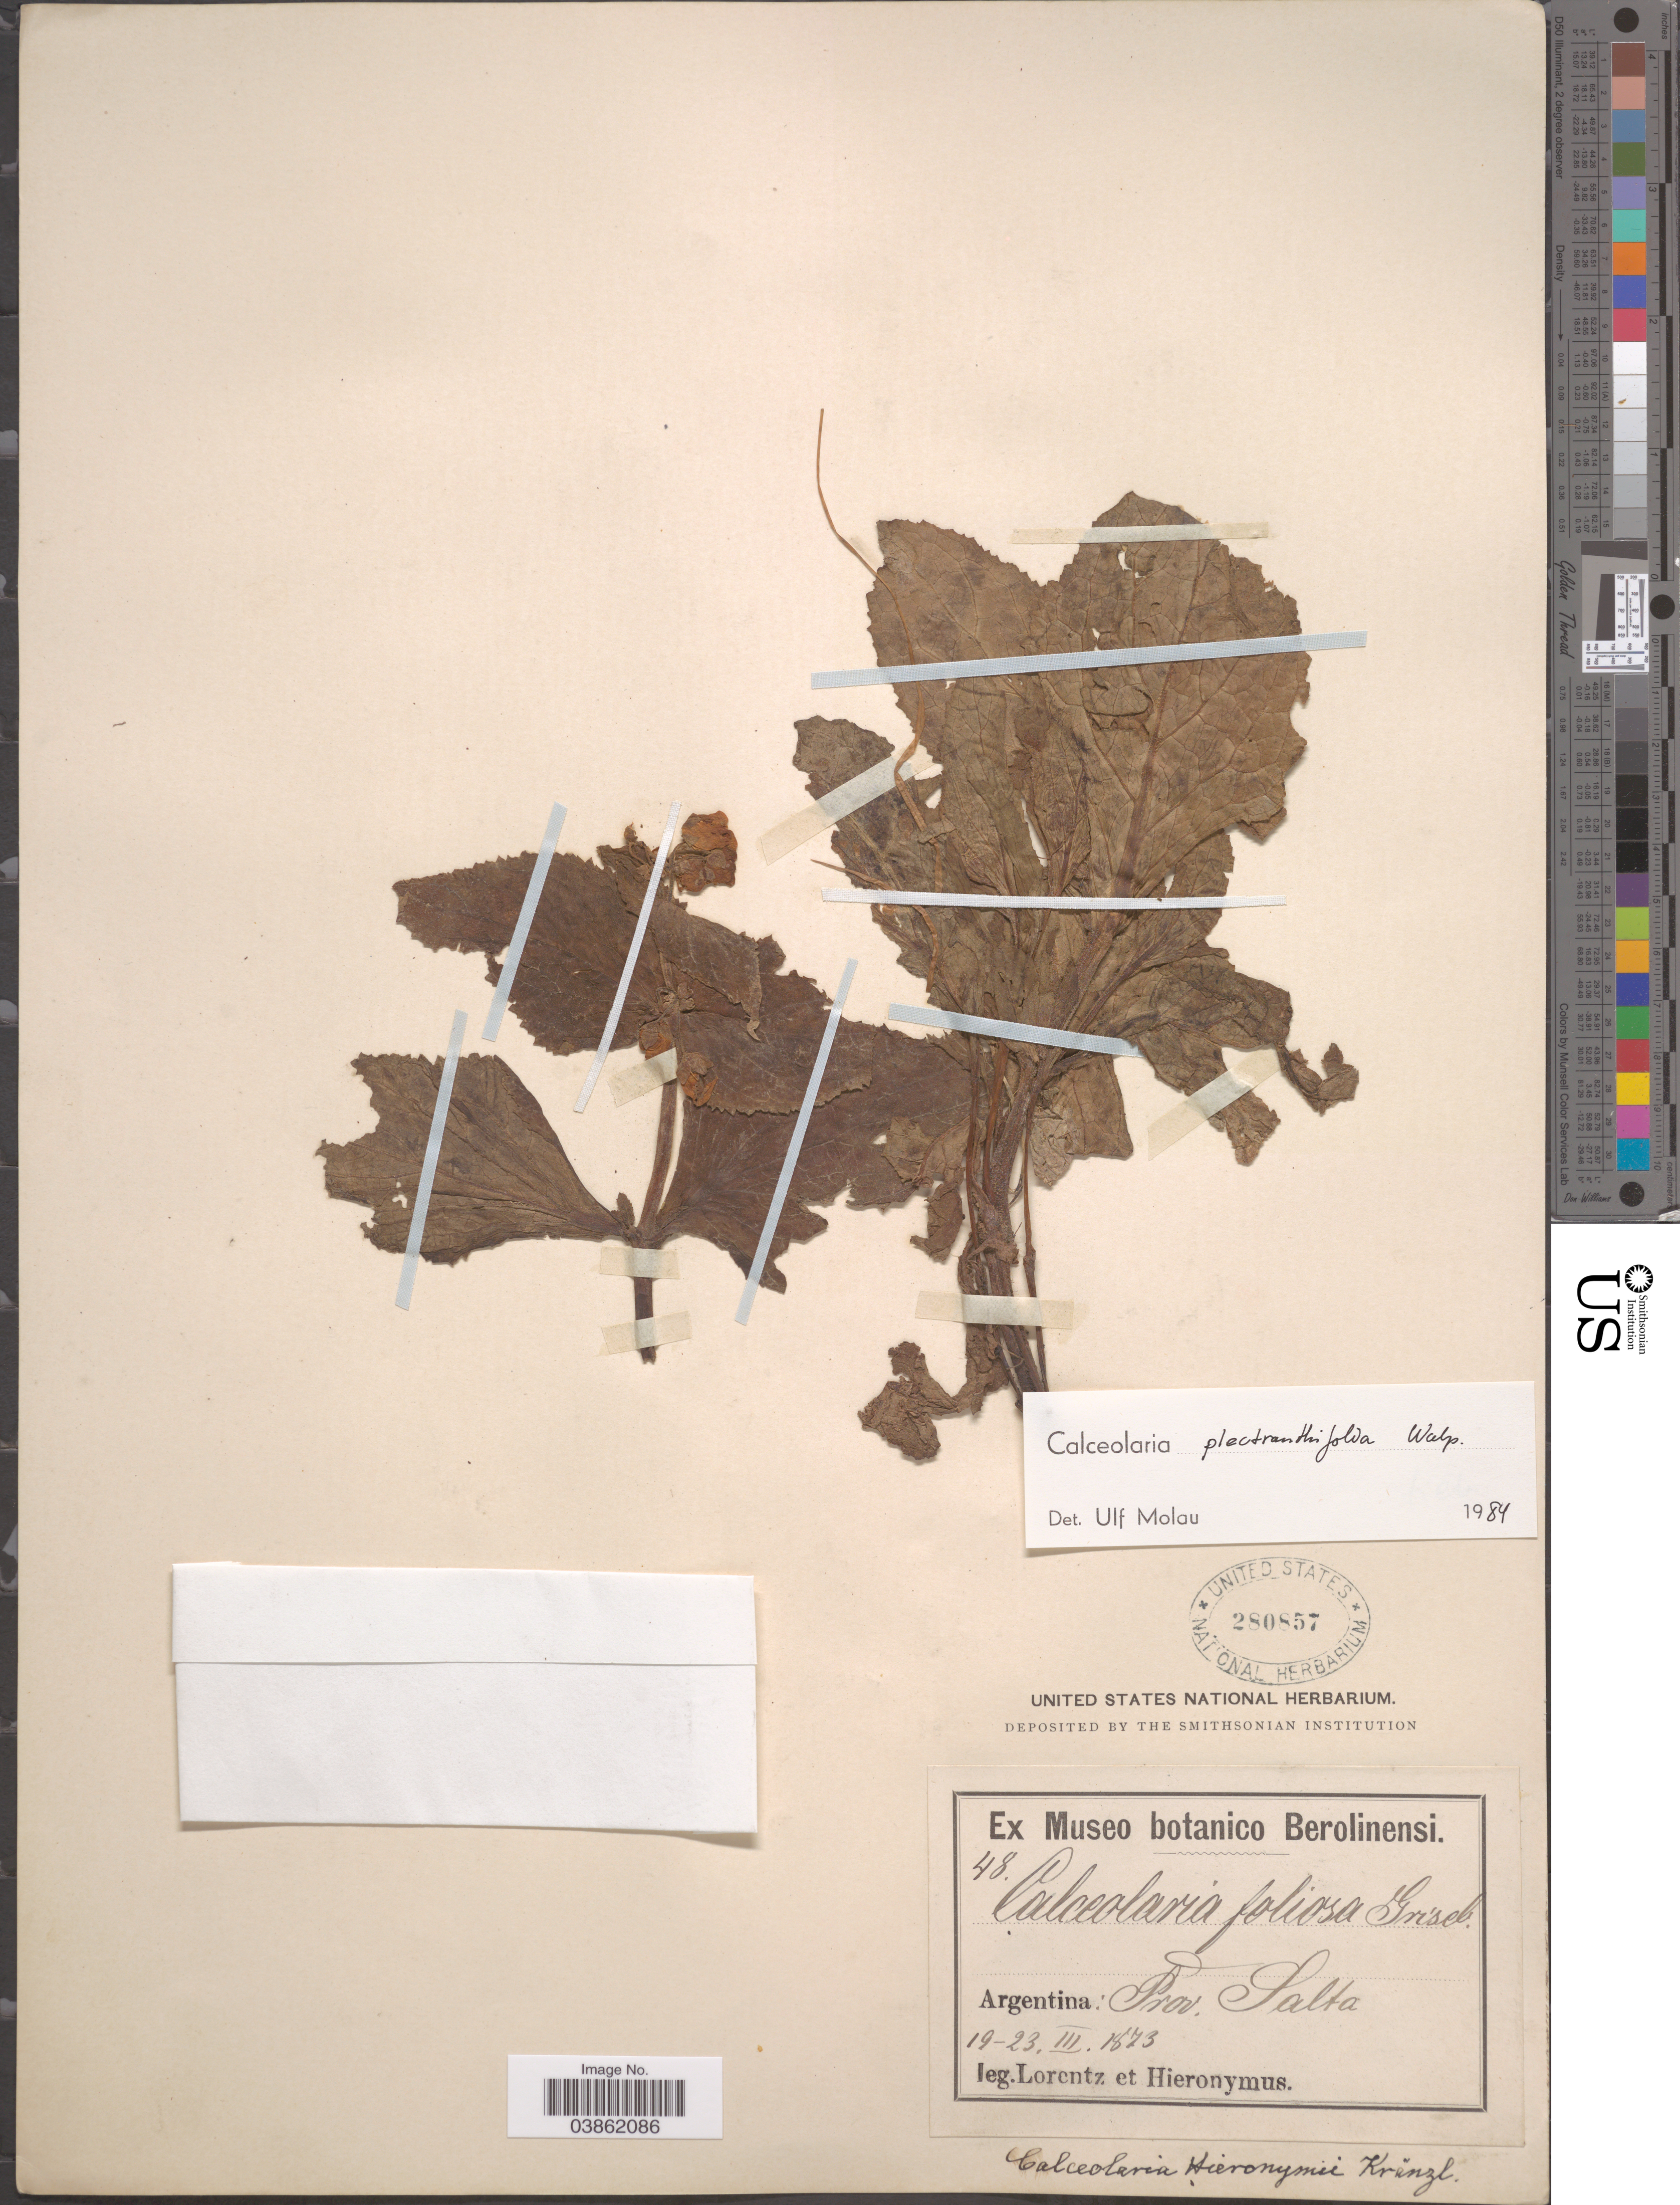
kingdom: Plantae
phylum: Tracheophyta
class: Magnoliopsida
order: Lamiales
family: Calceolariaceae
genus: Calceolaria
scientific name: Calceolaria plectranthifolia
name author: Walp.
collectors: -. Lorentz & -. Hieronymus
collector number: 48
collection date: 1873-03-19/1873-03-23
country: Argentina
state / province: Salta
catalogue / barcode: US 280857